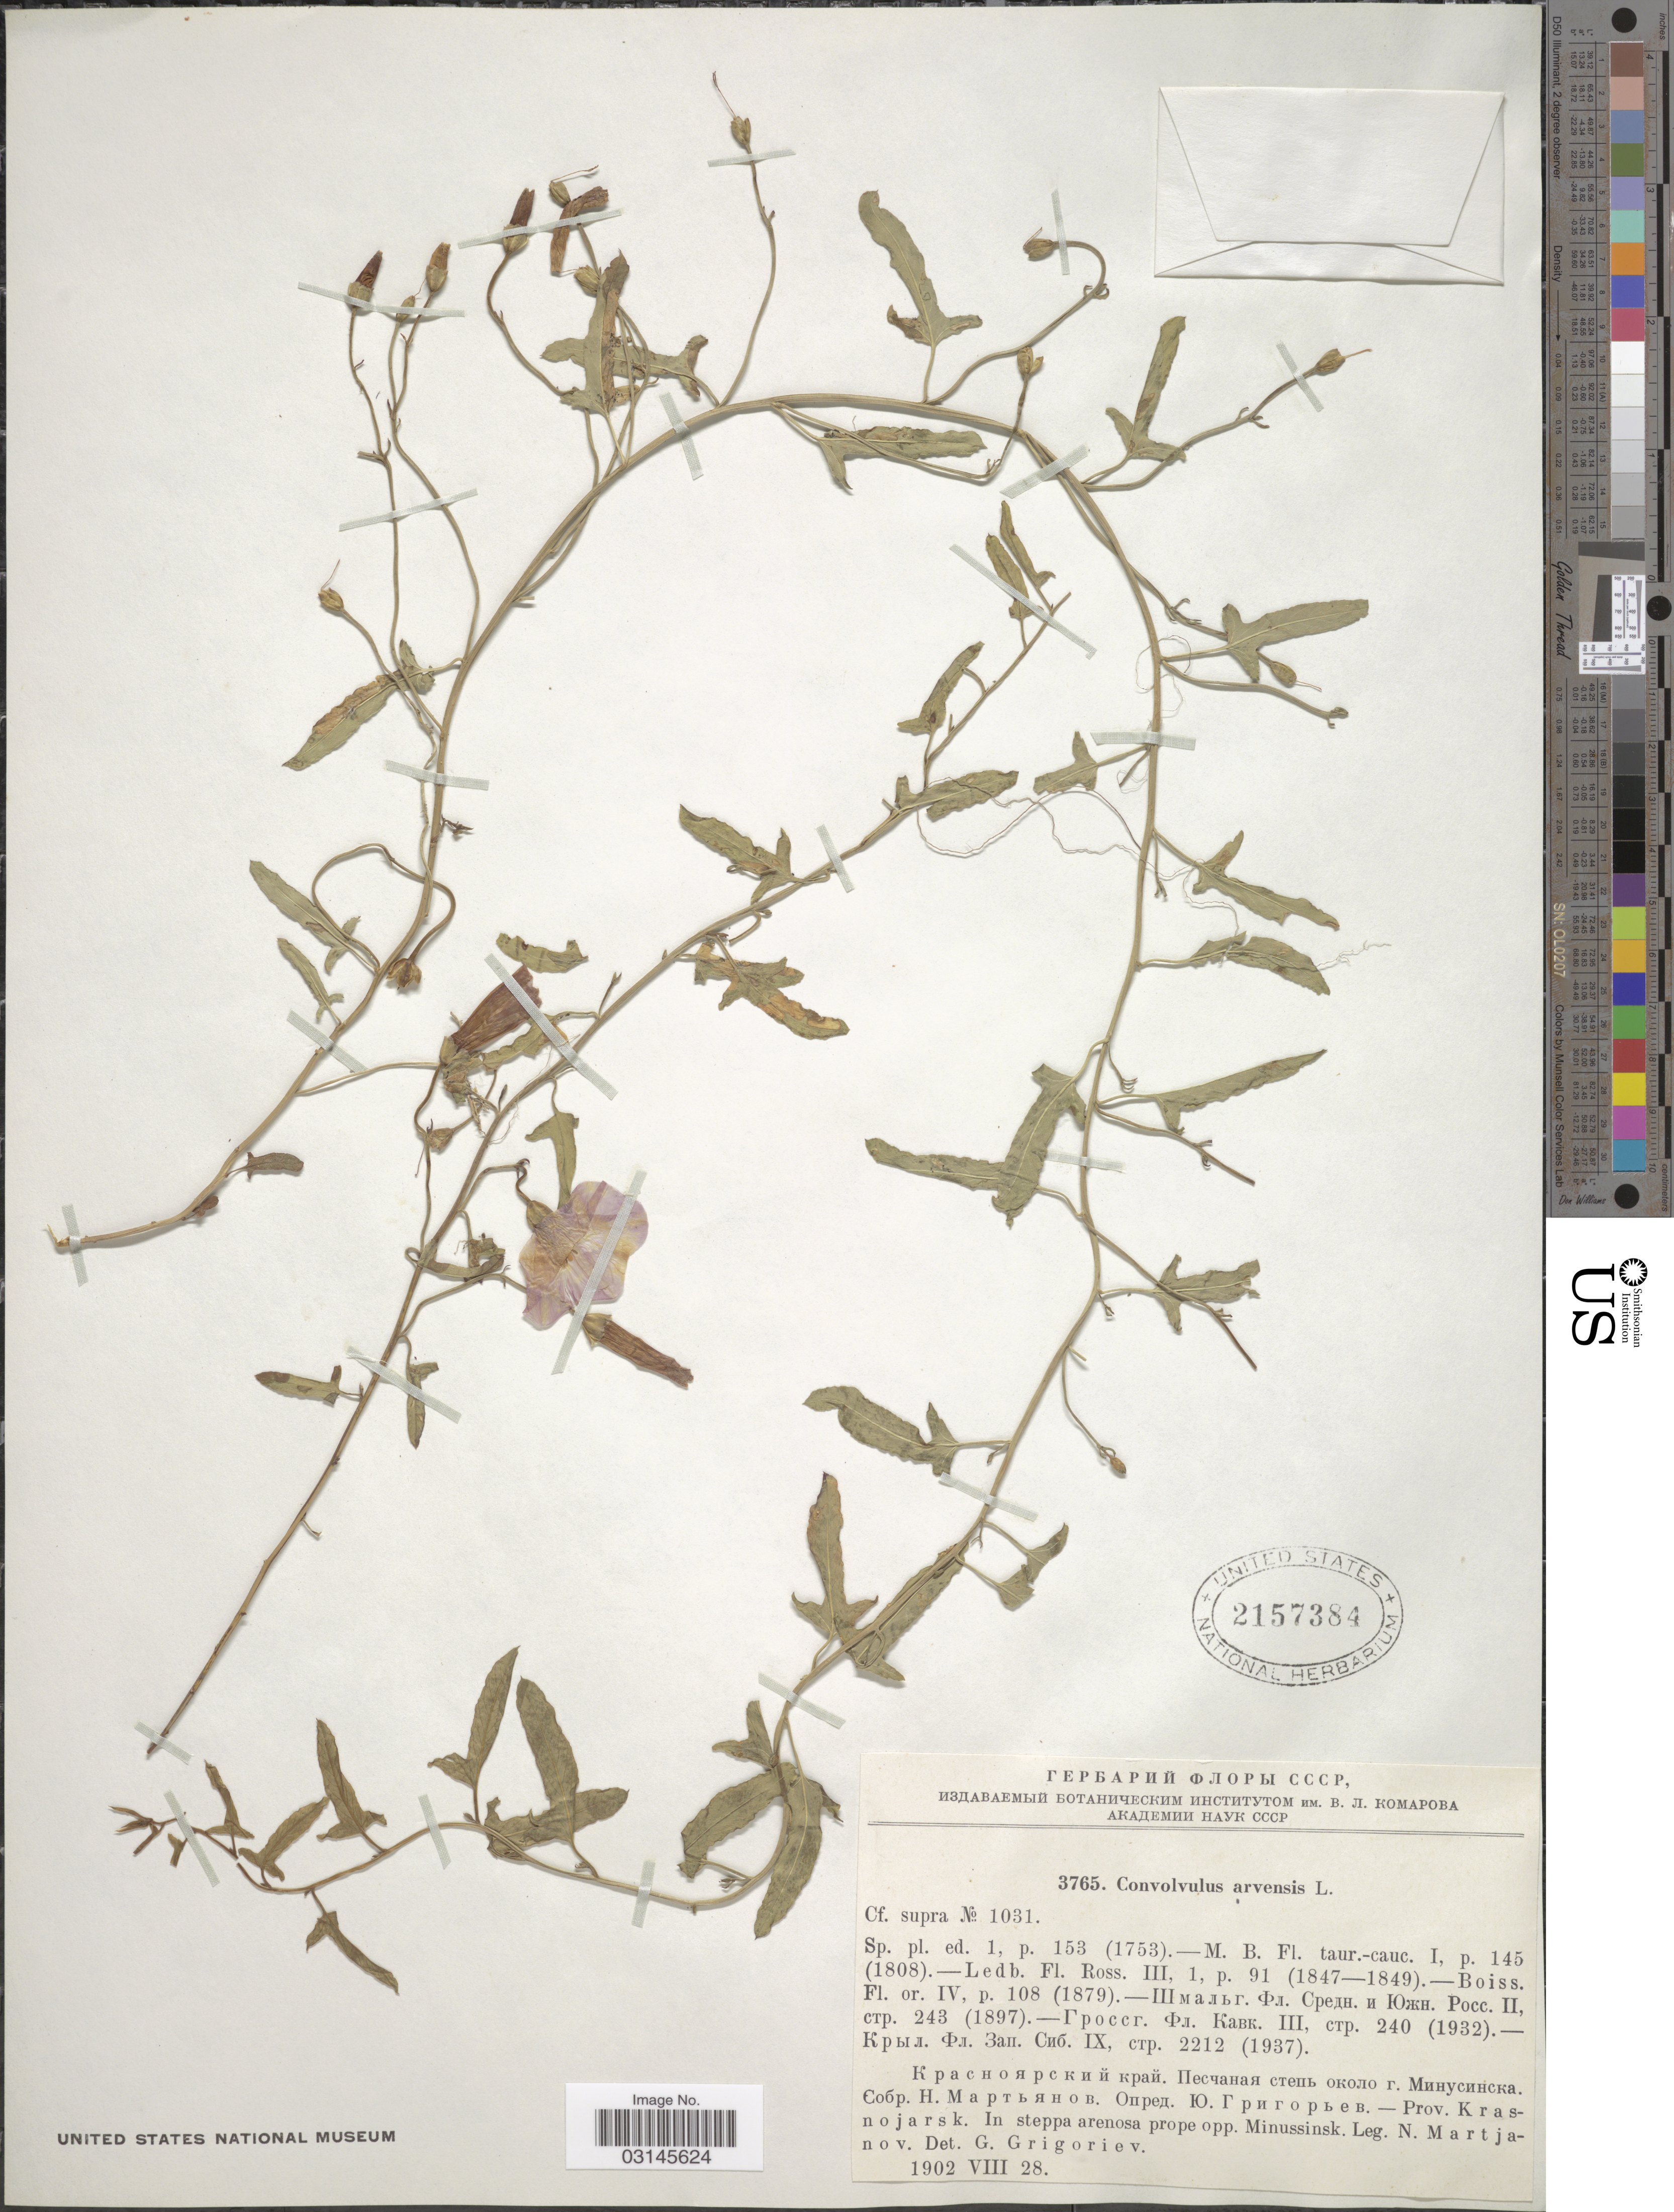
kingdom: Plantae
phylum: Tracheophyta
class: Magnoliopsida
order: Solanales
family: Convolvulaceae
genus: Convolvulus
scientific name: Convolvulus arvensis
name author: L.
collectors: N. Martjanov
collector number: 3765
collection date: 1902-08-28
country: Russian Federation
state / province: Krasnoyarsk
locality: Prov. Krasnojarsk. In steppa arenosa prope opp. Minussinsk.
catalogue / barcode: US 2157384